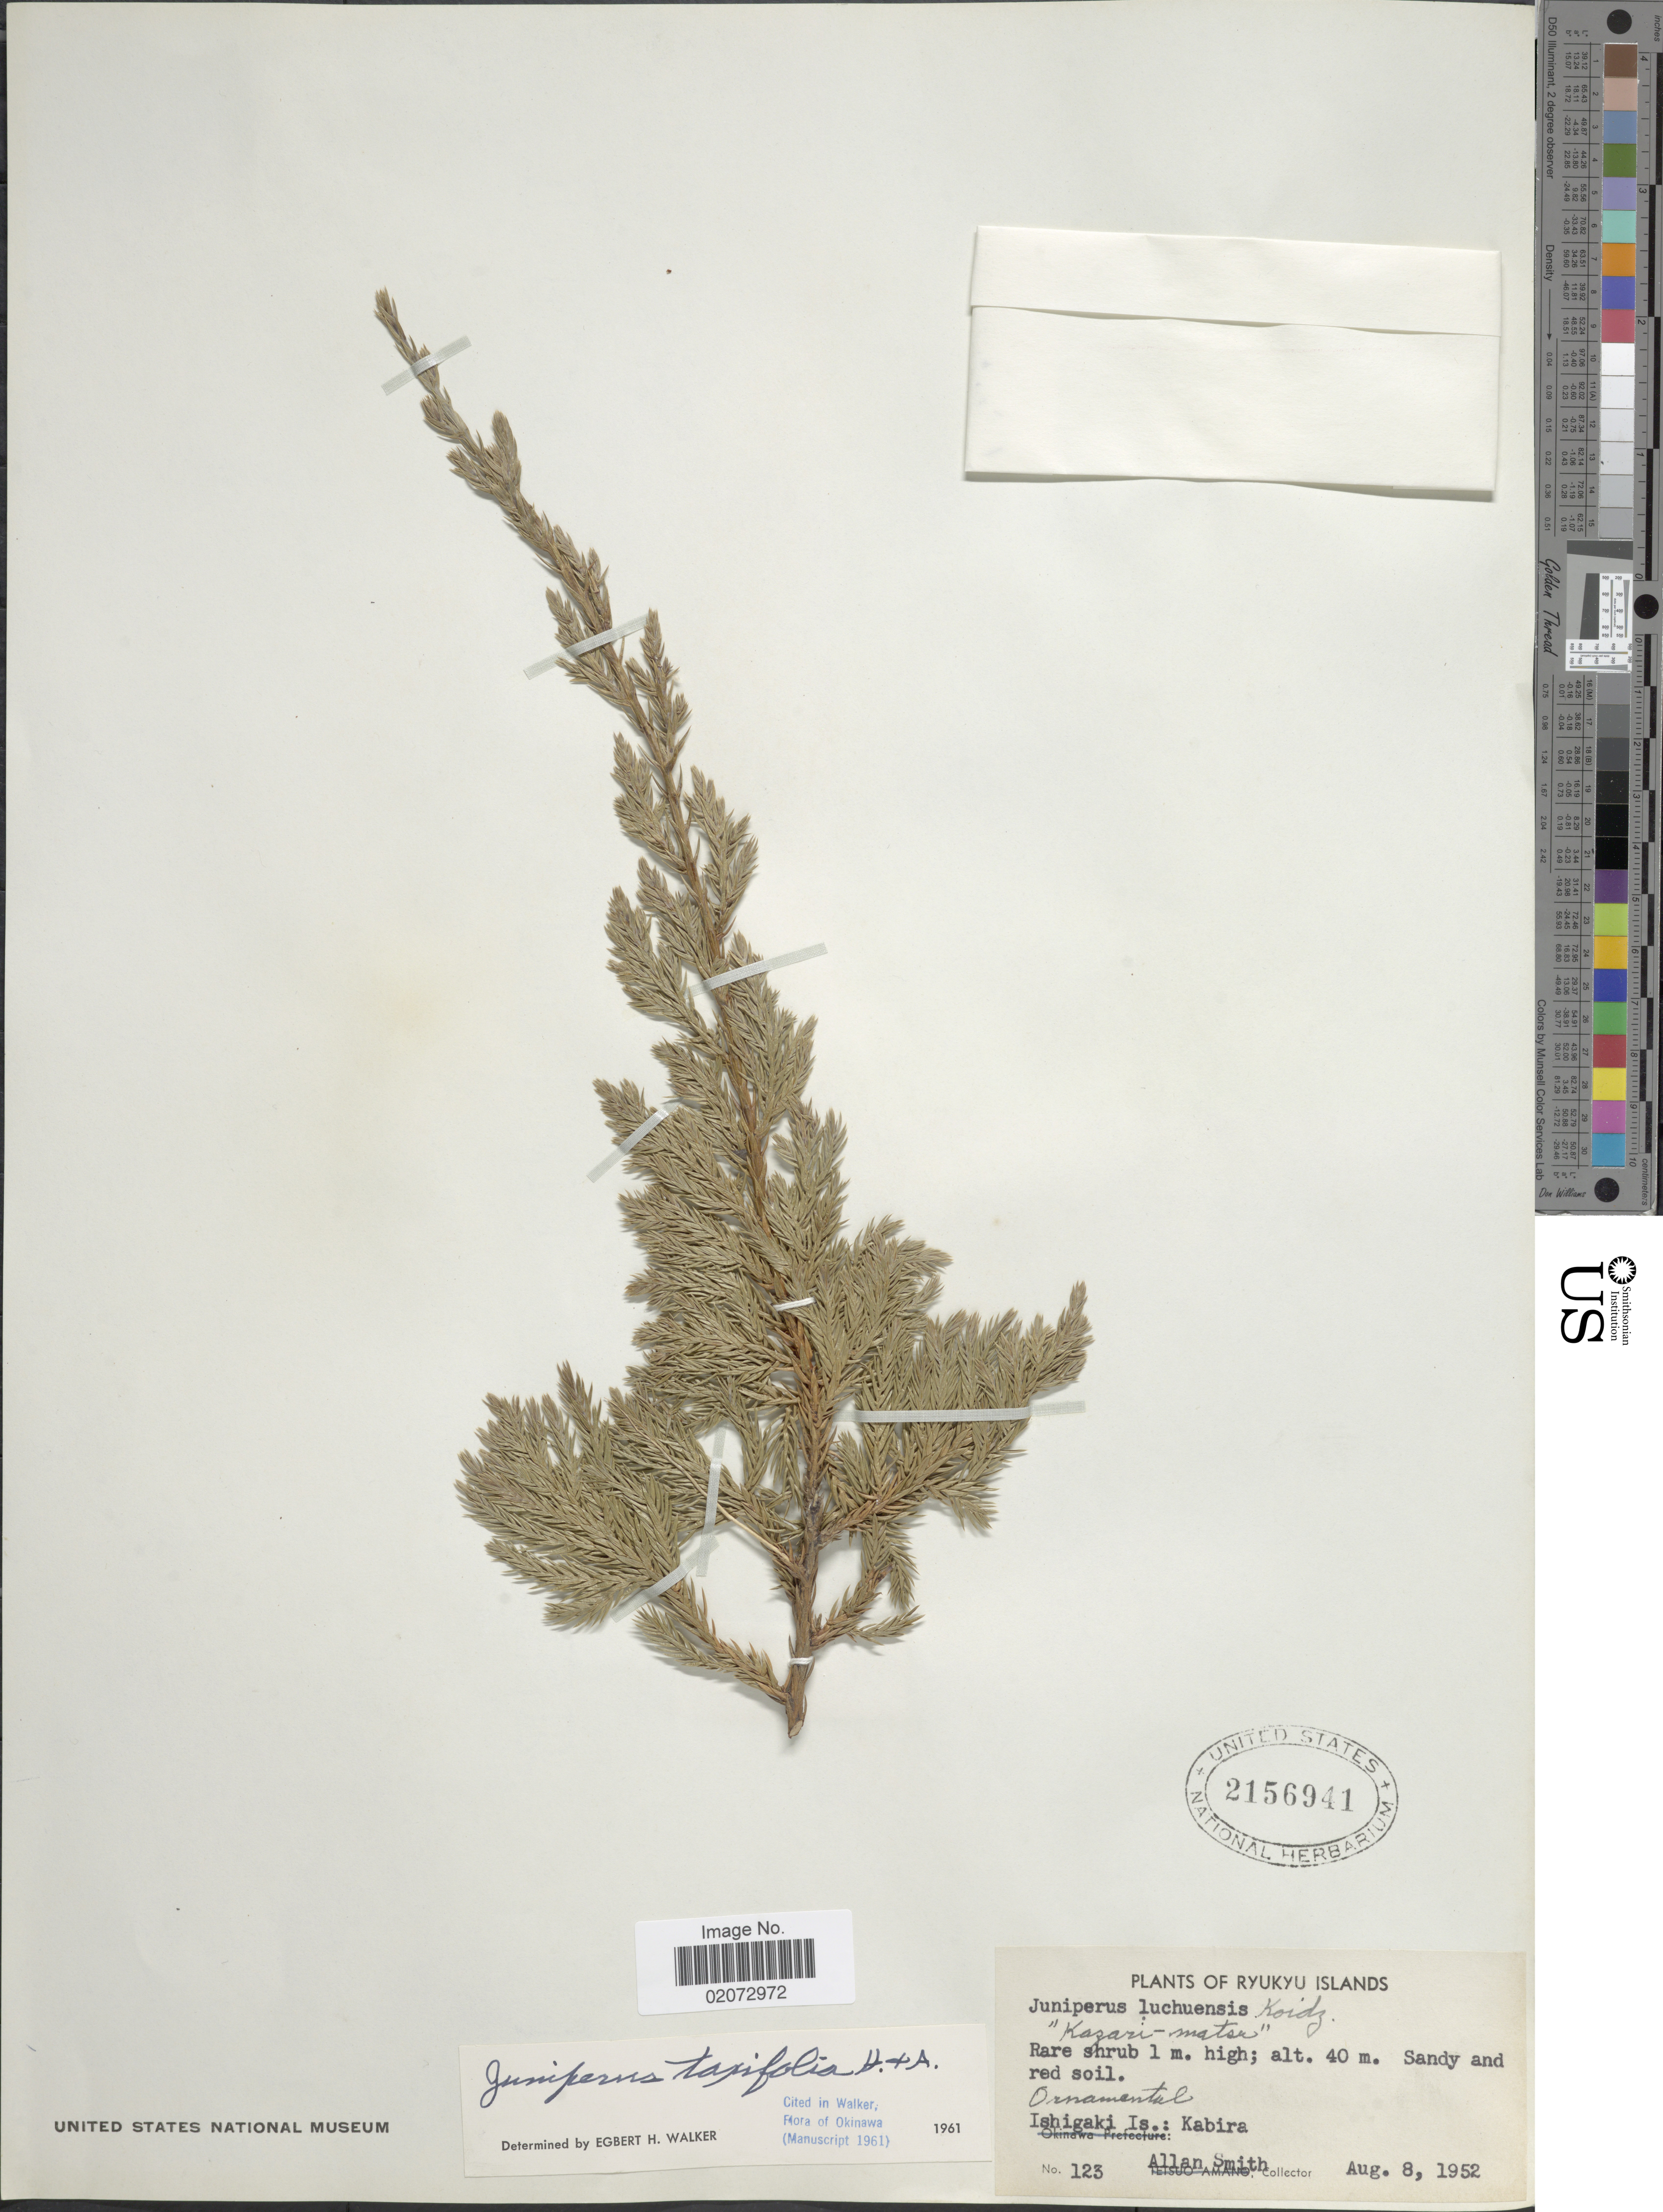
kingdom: Plantae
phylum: Tracheophyta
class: Pinopsida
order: Pinales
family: Cupressaceae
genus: Juniperus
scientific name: Juniperus taxifolia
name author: Hook. & Arn.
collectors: A. Smith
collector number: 123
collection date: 1952-08-08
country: Japan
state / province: Okinawa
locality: Ishigaki Is. Kabira. Ryukyu Islands.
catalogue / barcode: US 2156941